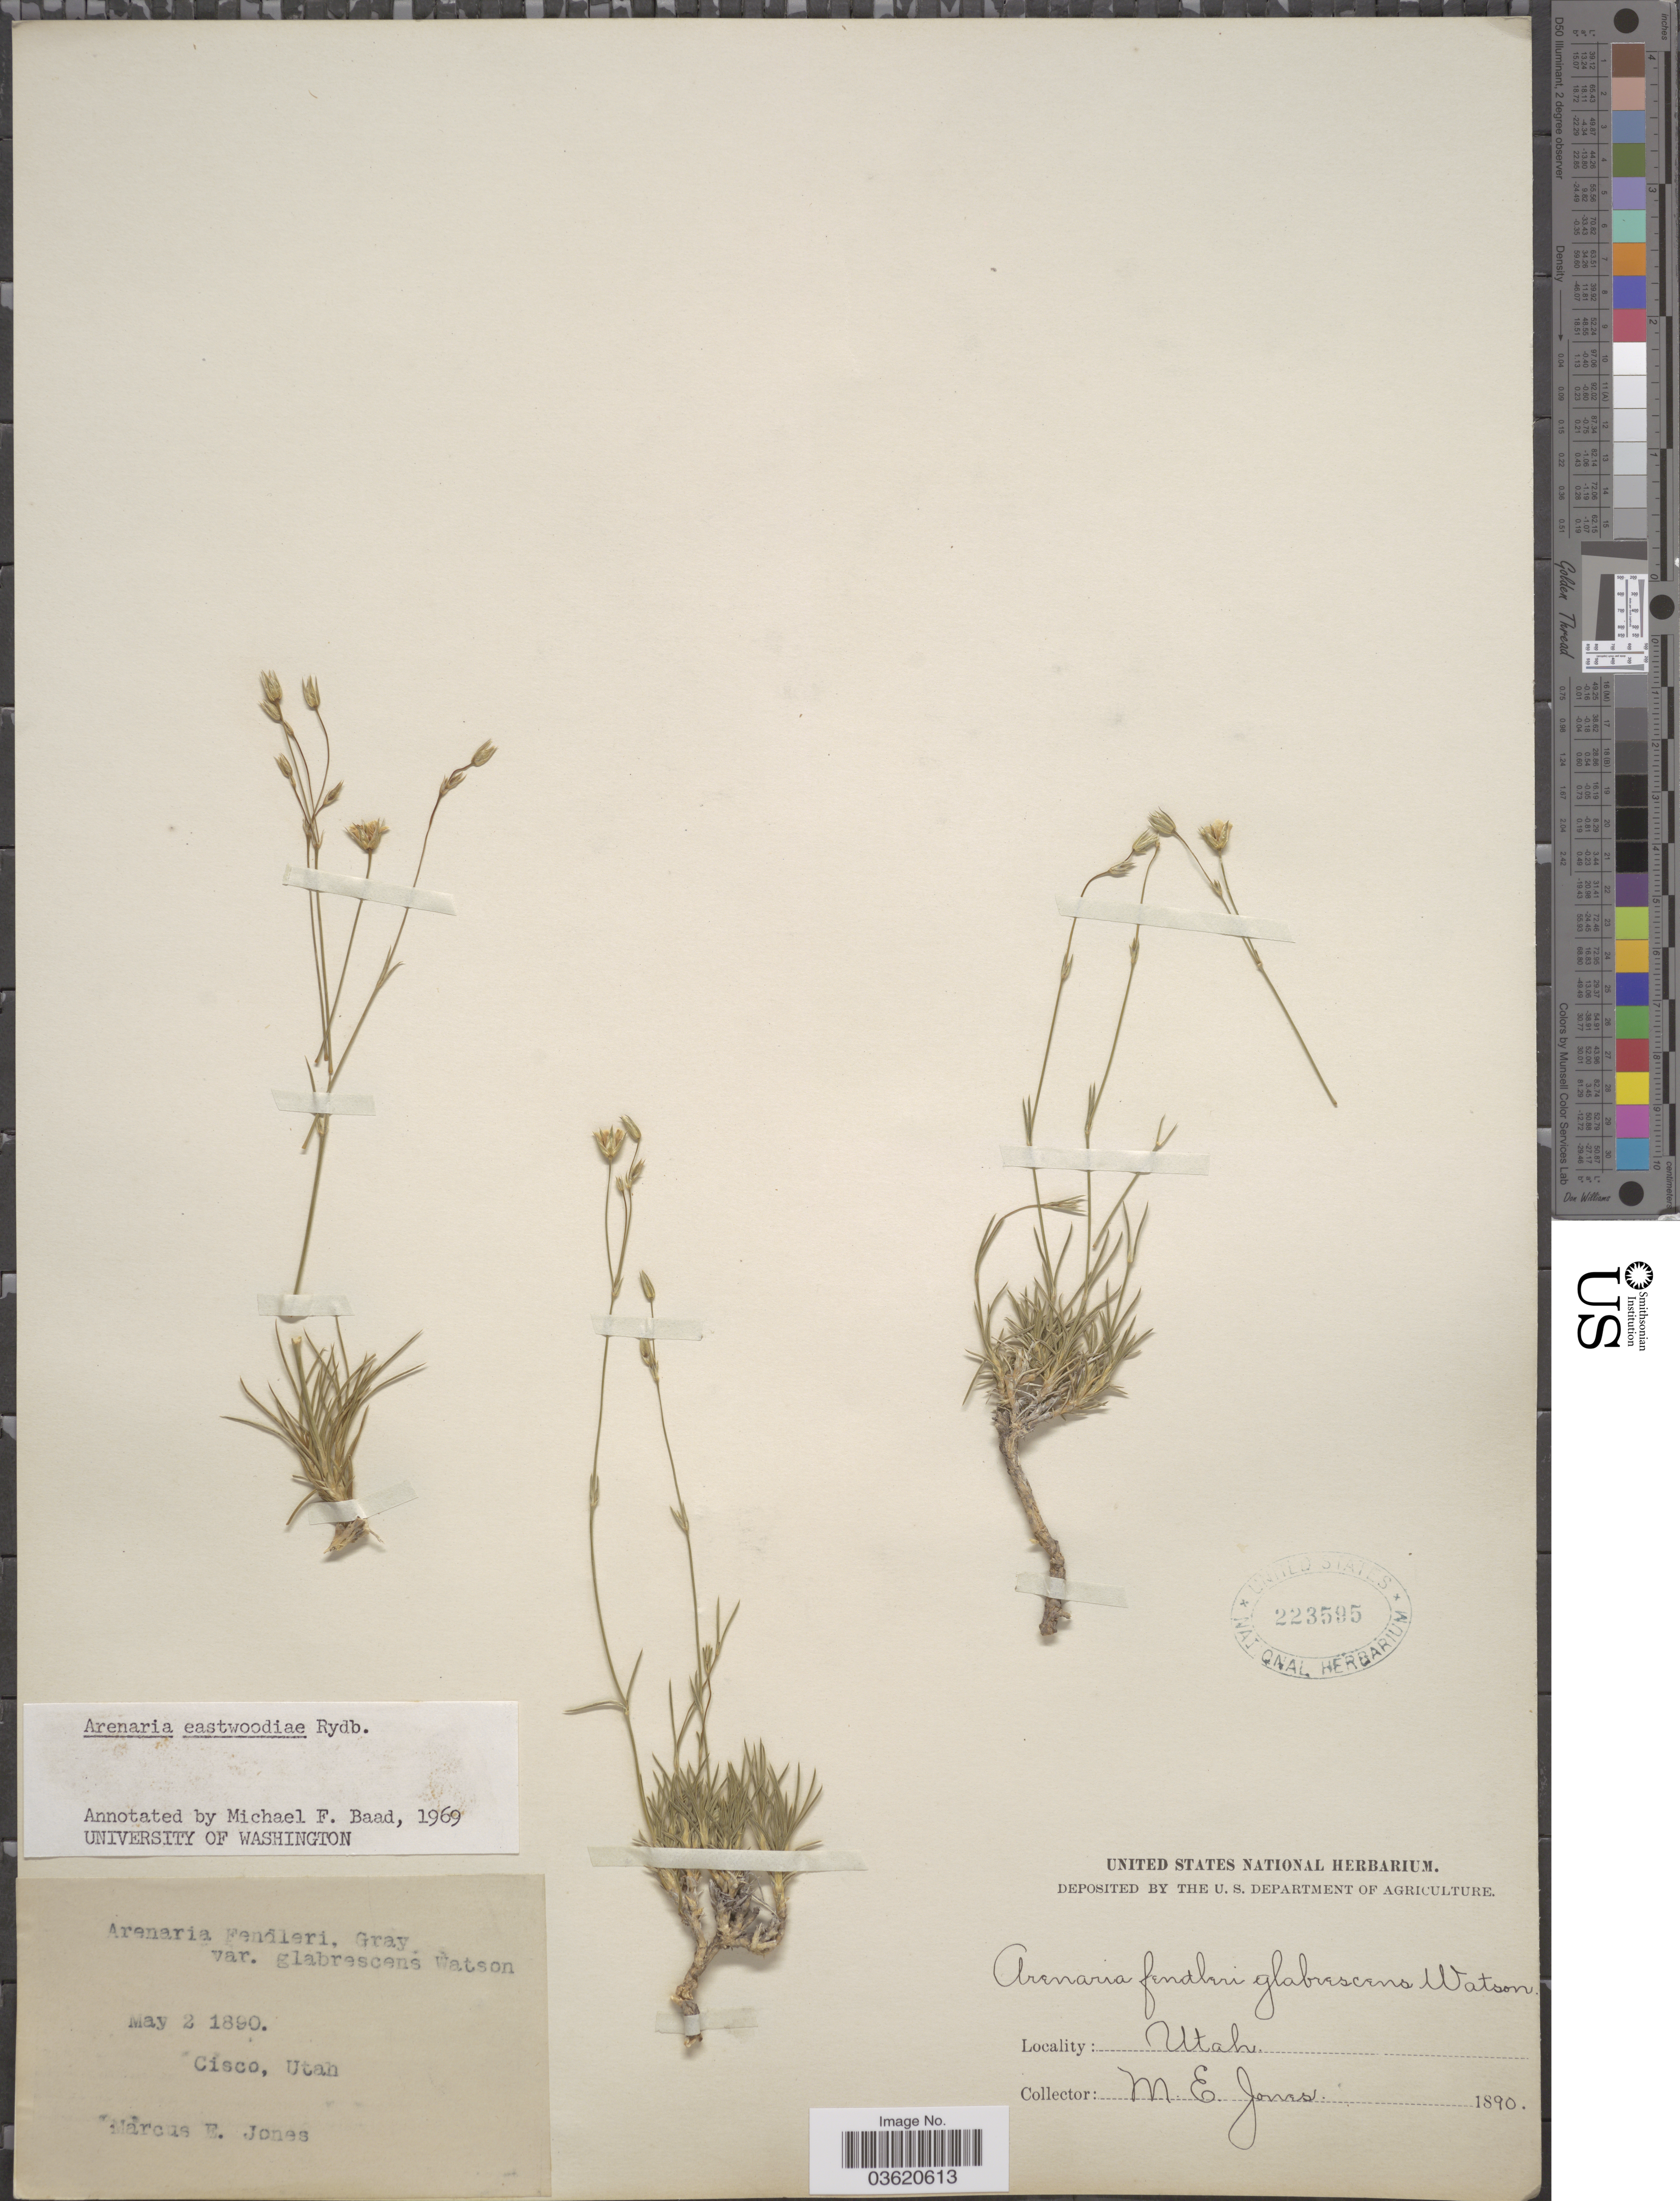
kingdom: Plantae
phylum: Tracheophyta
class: Magnoliopsida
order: Caryophyllales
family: Caryophyllaceae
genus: Eremogone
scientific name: Eremogone eastwoodiae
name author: (Rydb.) Ikonn.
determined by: Strong, Mark T., (BOT), Smithsonian Institution - National Museum of Natural History (UNITED STATES)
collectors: M. E. Jones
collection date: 1890-05-02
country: United States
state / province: Utah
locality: Cisco.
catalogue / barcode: US 223595